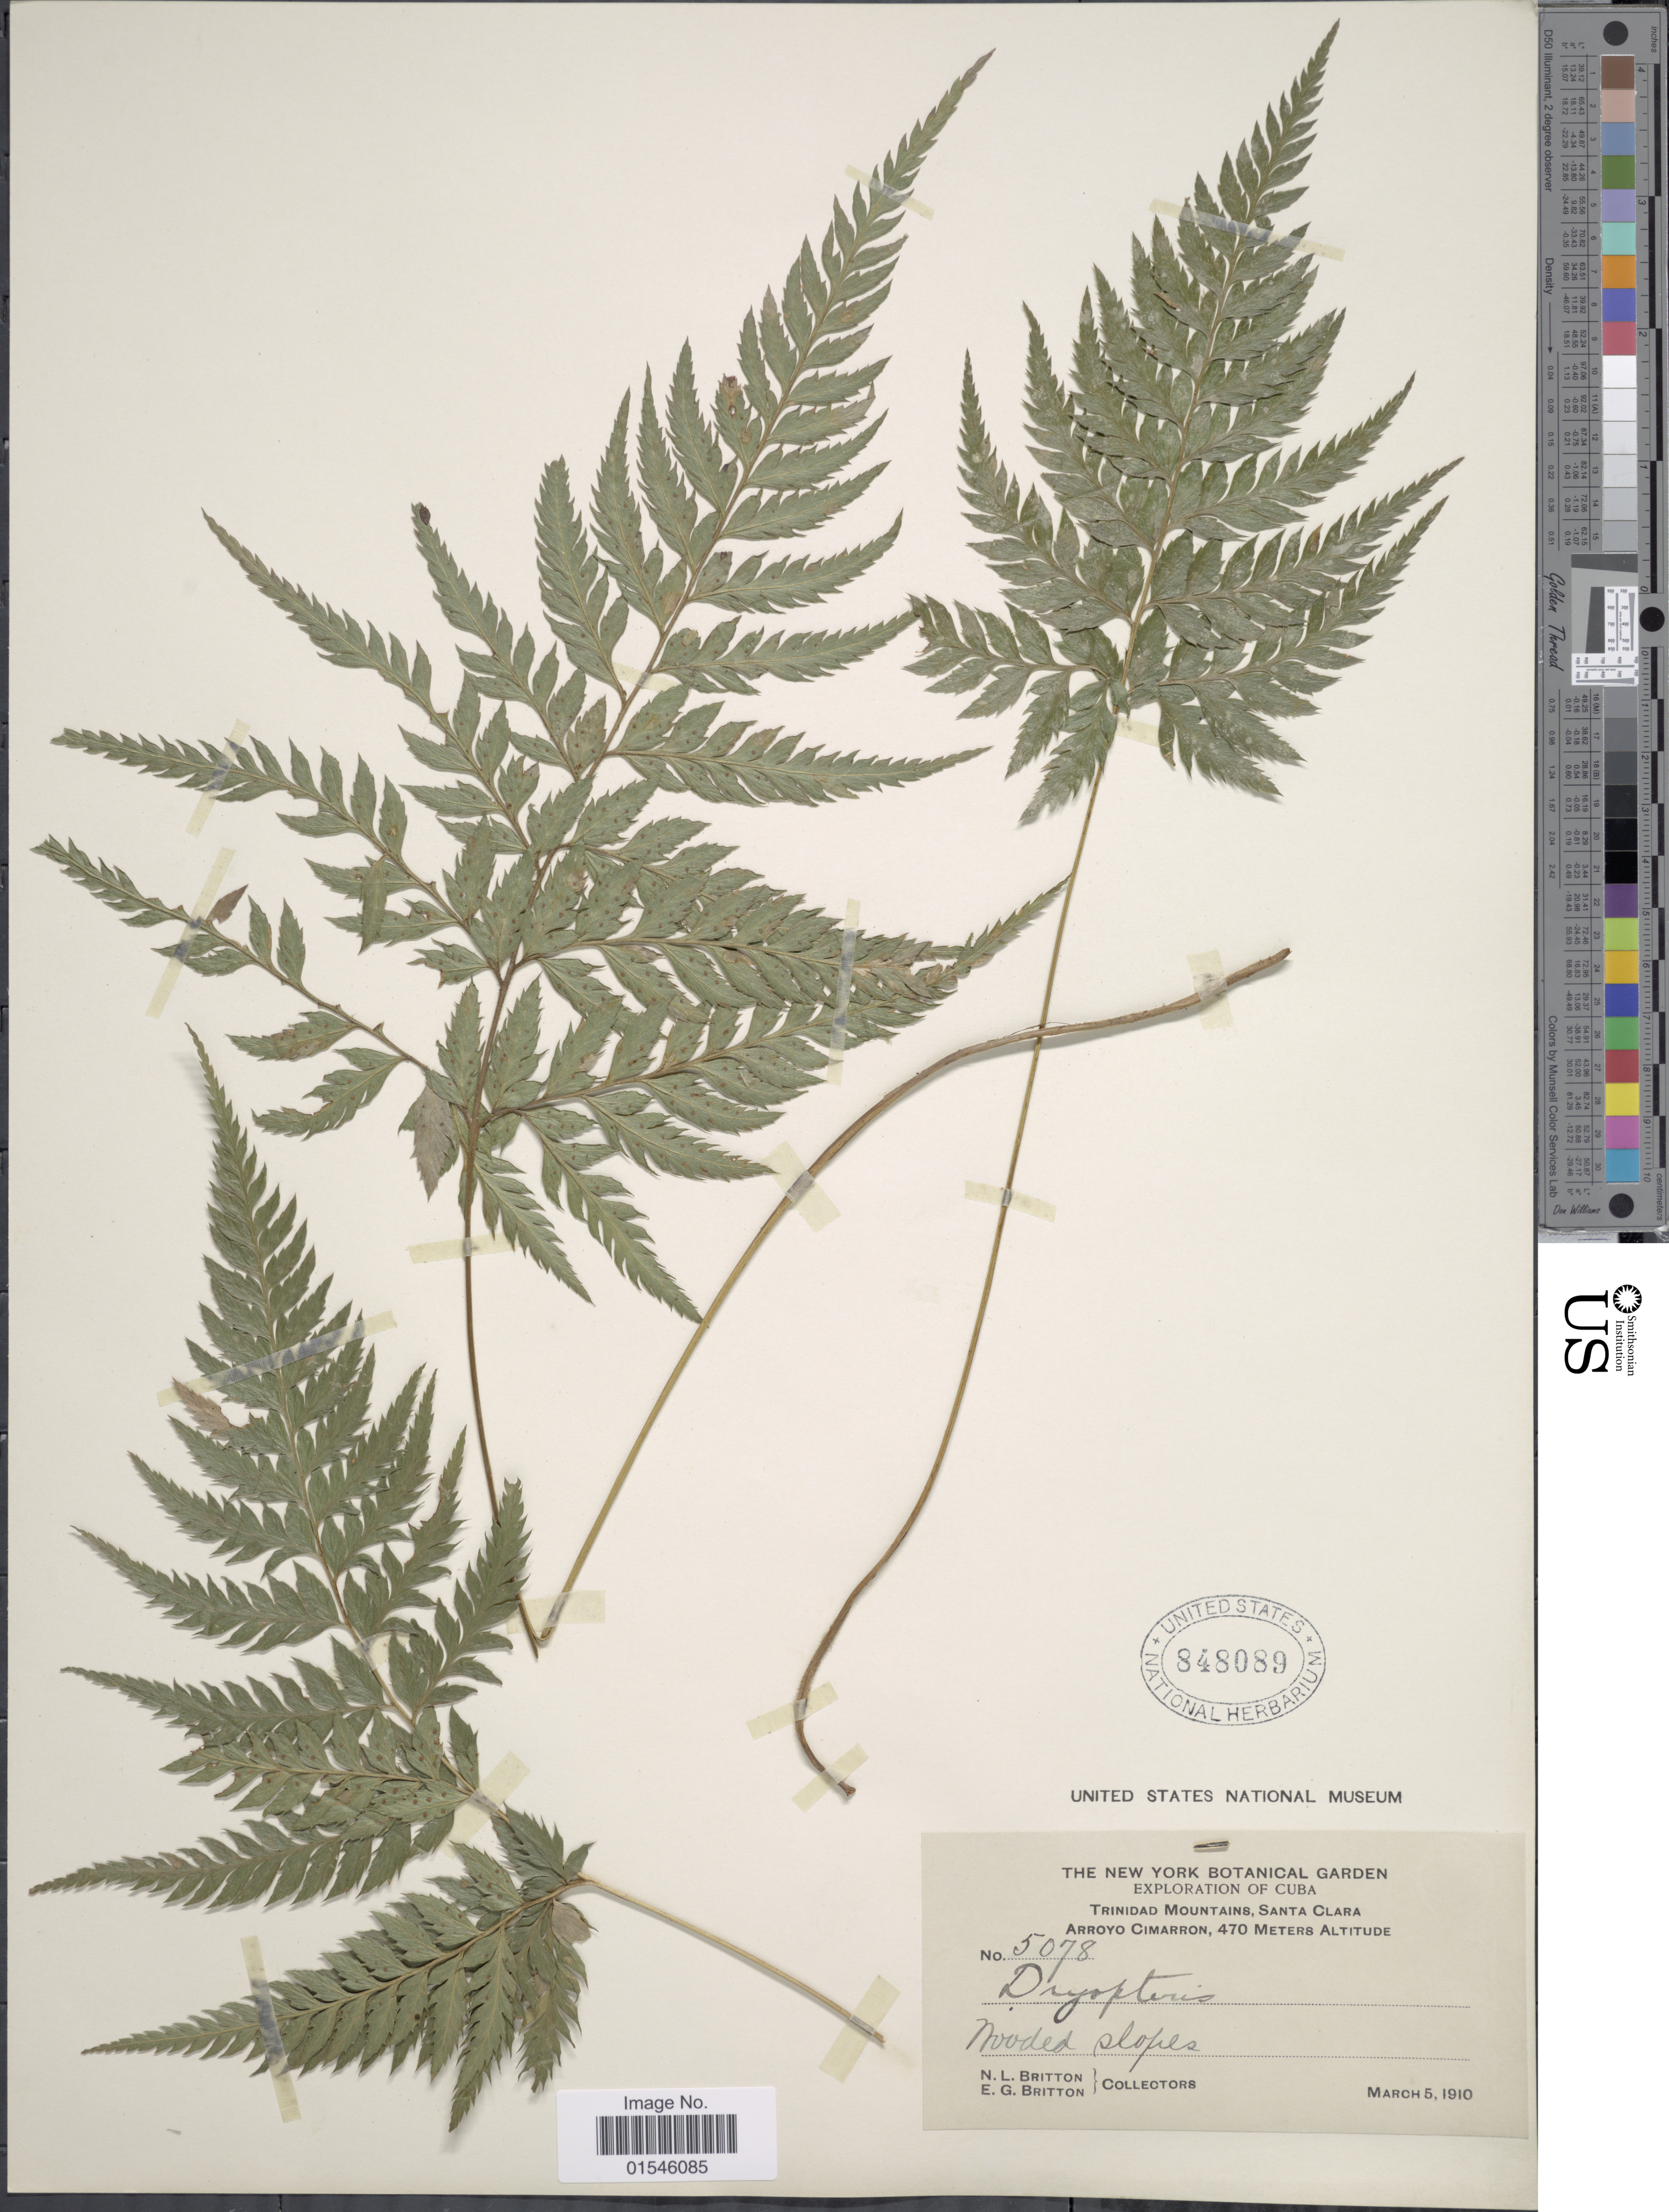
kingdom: Plantae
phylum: Tracheophyta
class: Polypodiopsida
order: Polypodiales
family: Dryopteridaceae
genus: Polystichopsis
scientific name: Polystichopsis pubescens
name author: (L.) C.V. Morton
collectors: N. Britton & E. G. Britton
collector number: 5078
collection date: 1910-03-05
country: Cuba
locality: Trinidad Mountains, Santa Clara Arroyo Cimarron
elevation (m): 470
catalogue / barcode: US 848089